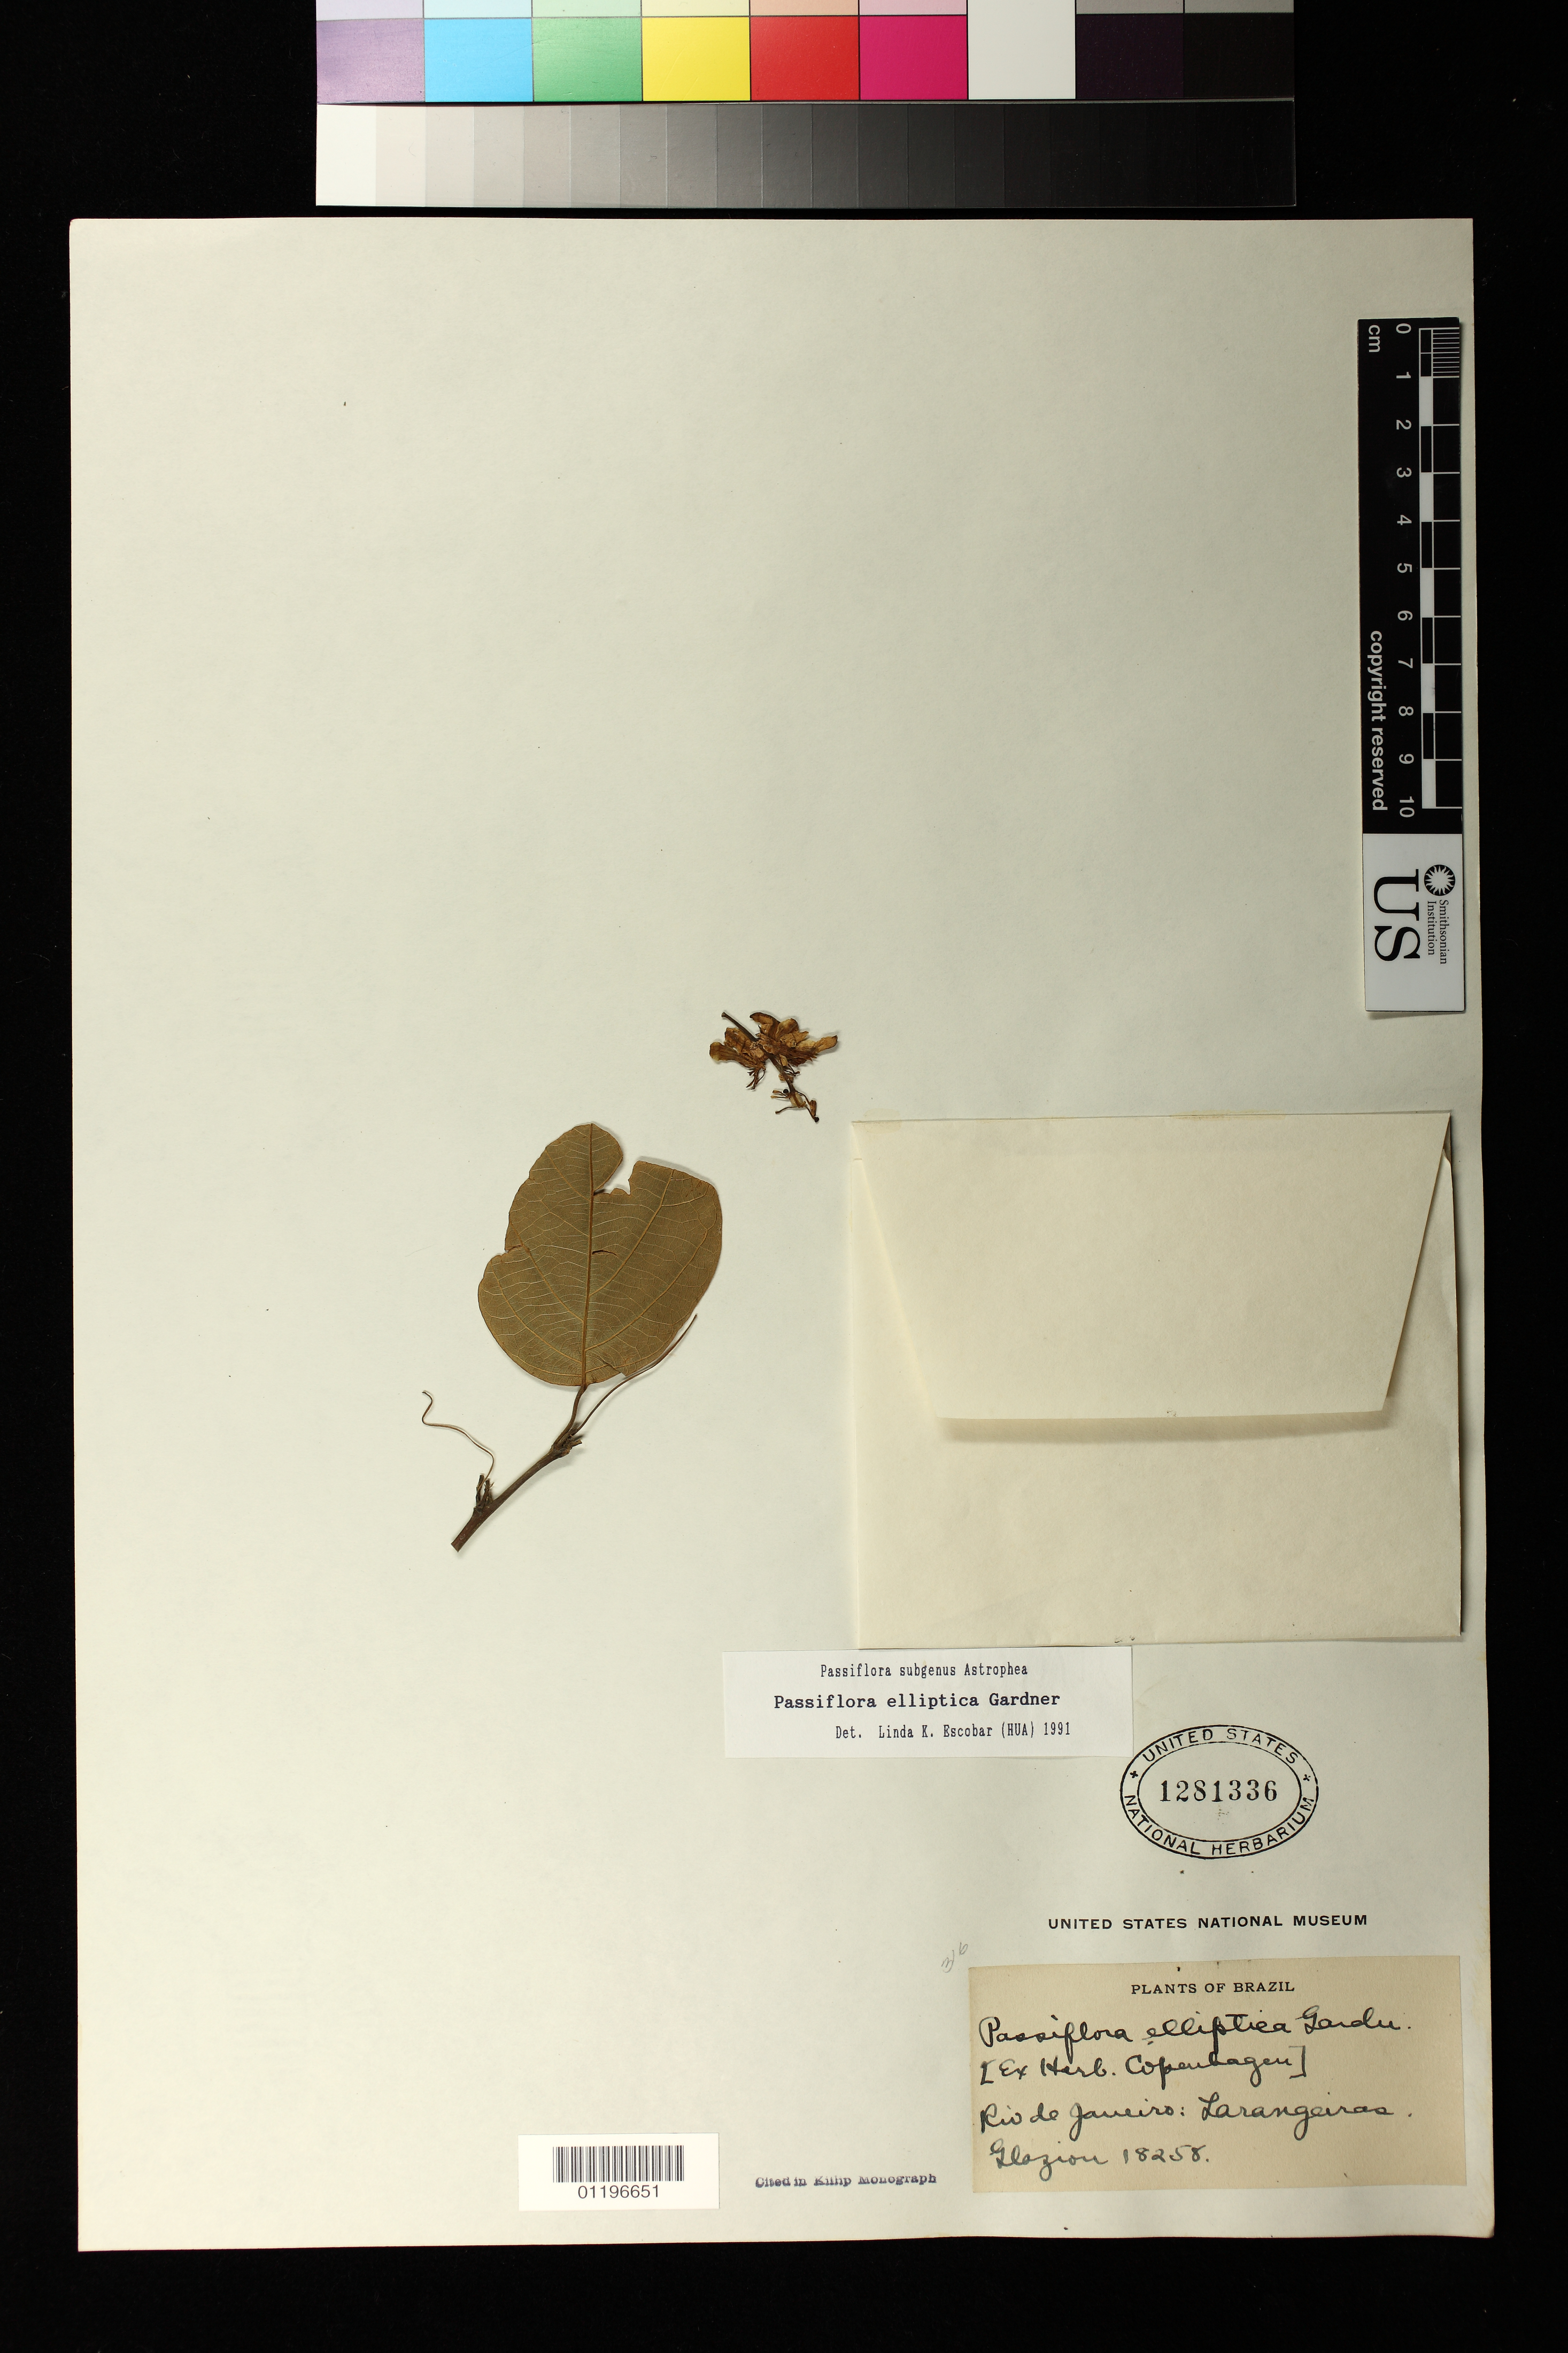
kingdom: Plantae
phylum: Tracheophyta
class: Magnoliopsida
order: Malpighiales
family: Passifloraceae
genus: Passiflora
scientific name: Passiflora elliptica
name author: Gardner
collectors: A. F. M. Glaziou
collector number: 18258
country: Brazil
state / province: Rio de Janeiro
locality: Rio de Janerio: Laranjeiras.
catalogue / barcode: US 1281336